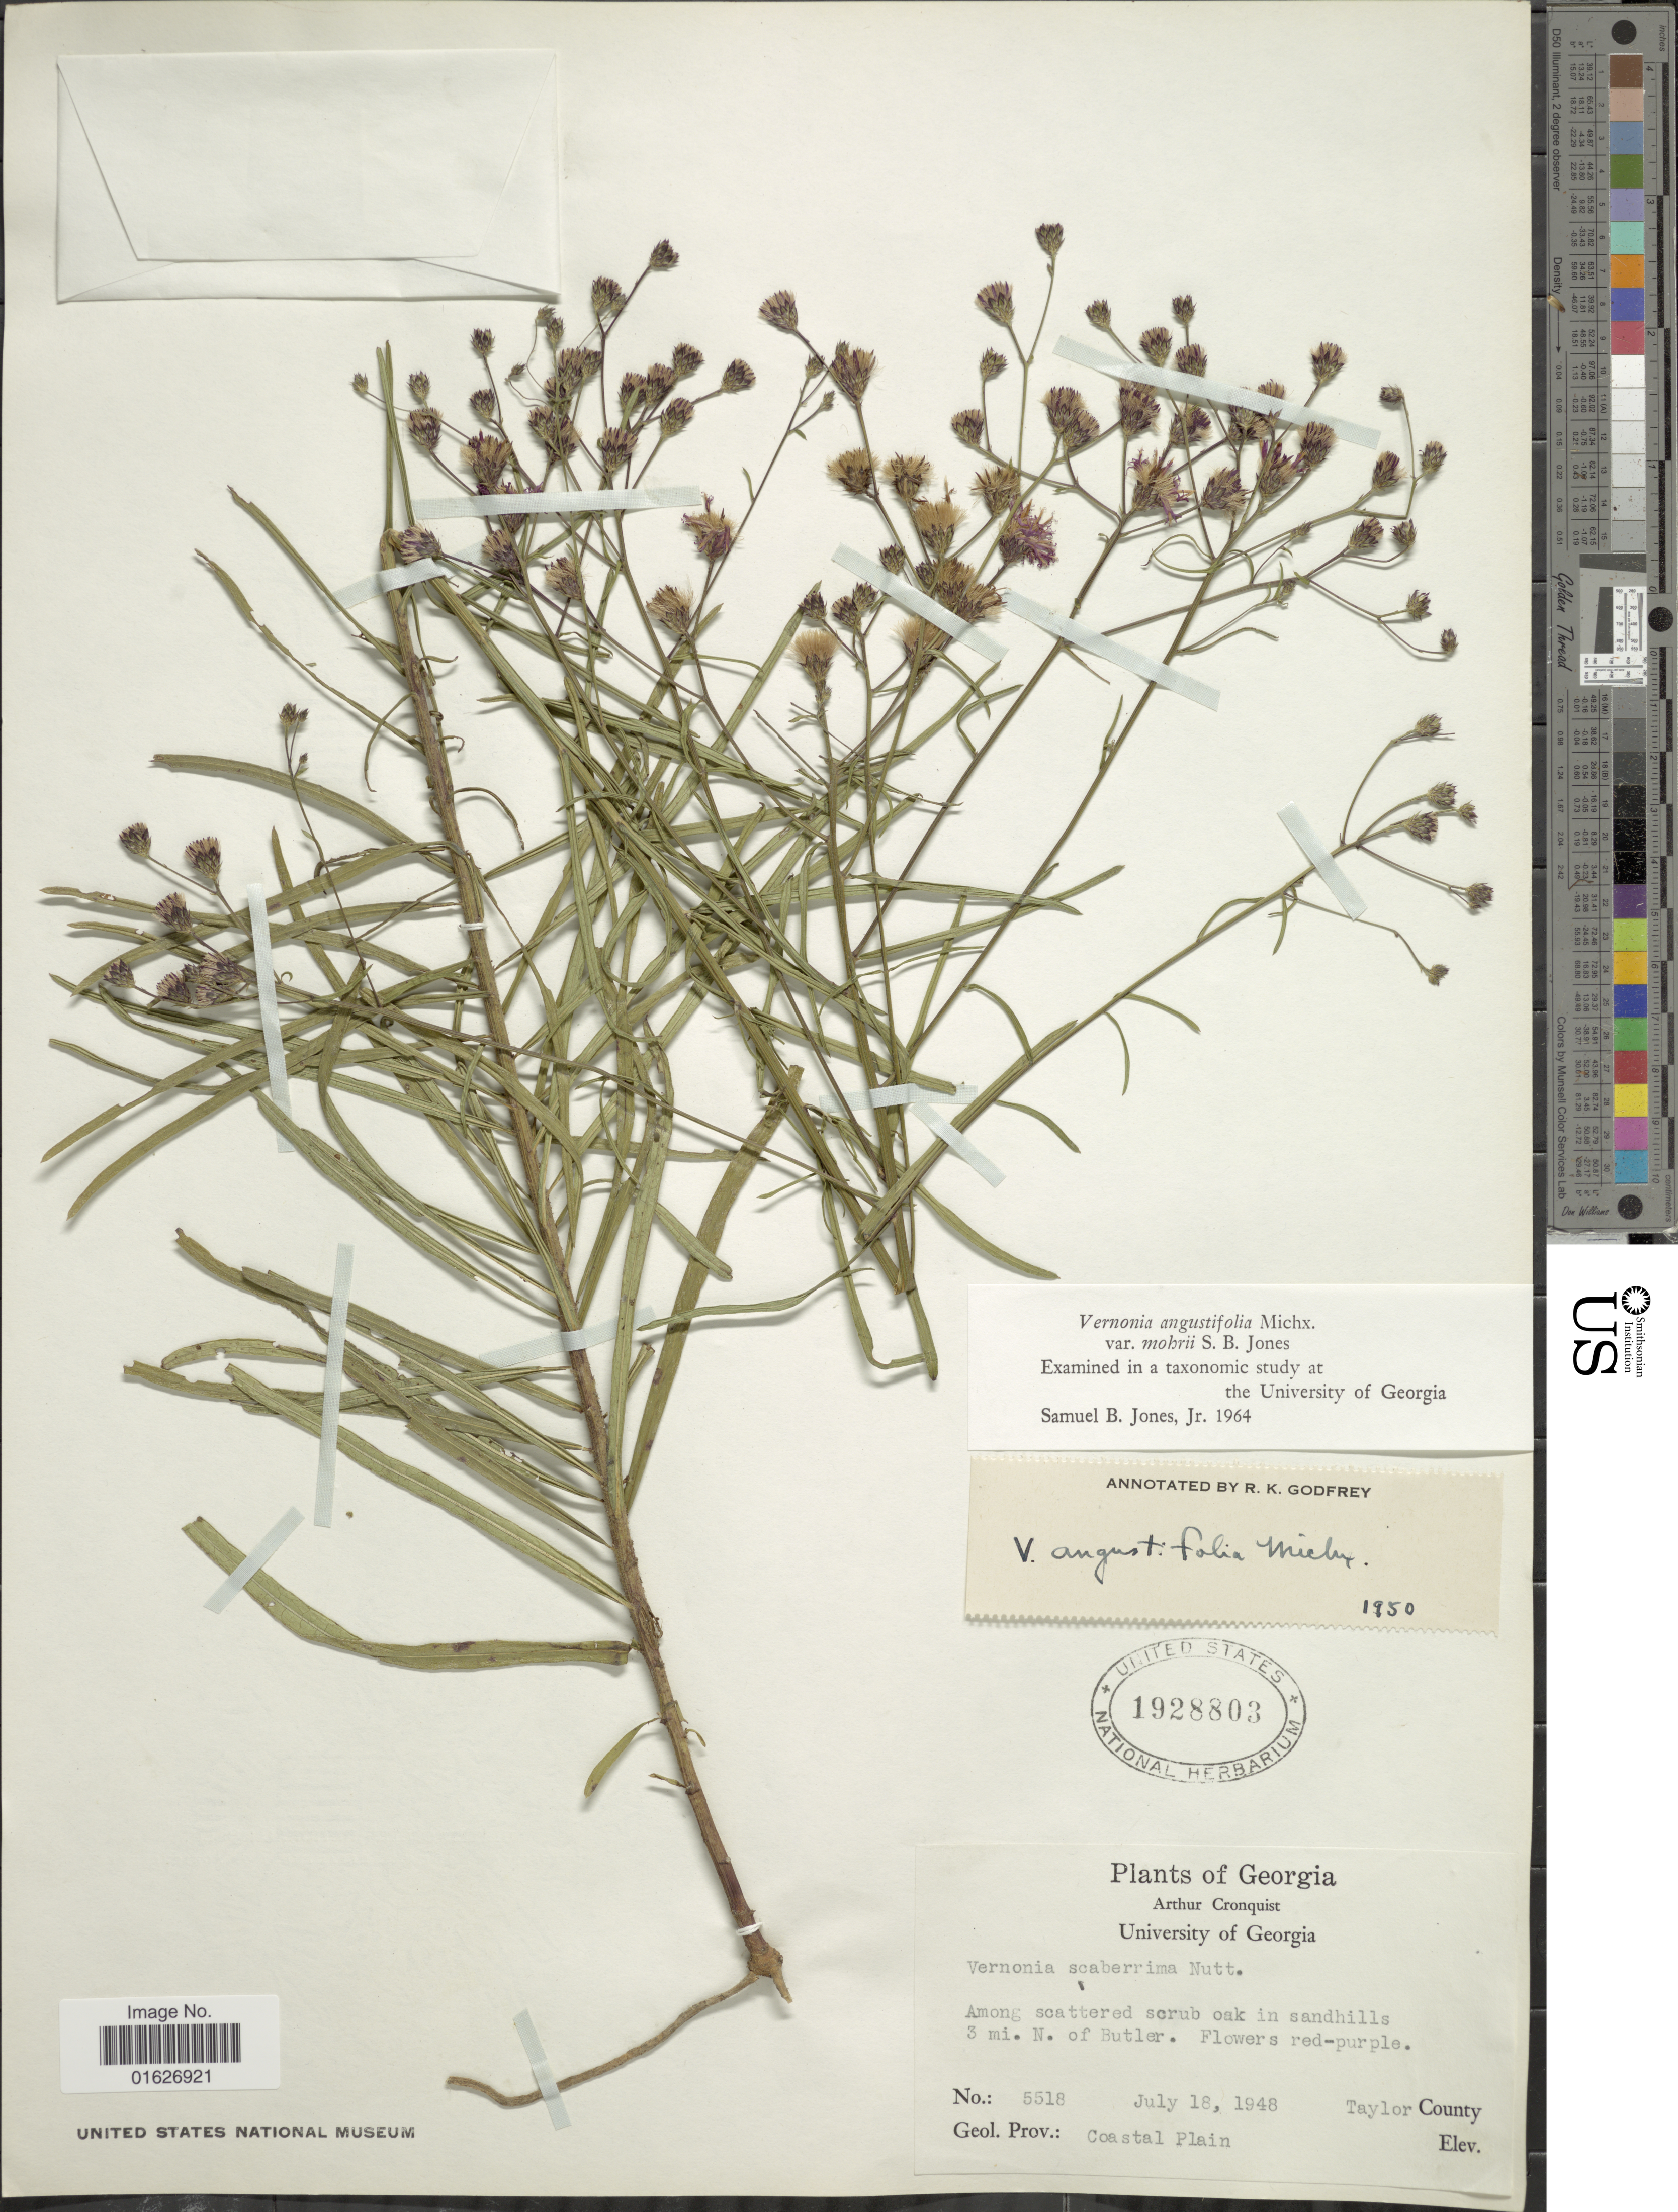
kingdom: Plantae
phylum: Tracheophyta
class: Magnoliopsida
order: Asterales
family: Asteraceae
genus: Vernonia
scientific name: Vernonia angustifolia var. mohrii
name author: S.B. Jones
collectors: A. J. Cronquist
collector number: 518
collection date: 1948-07-18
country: United States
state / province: Georgia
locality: Taylor County, among scattered scrub oak in sandhills 3 mi. N. of Butler, coastal plain.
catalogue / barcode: US 1928803